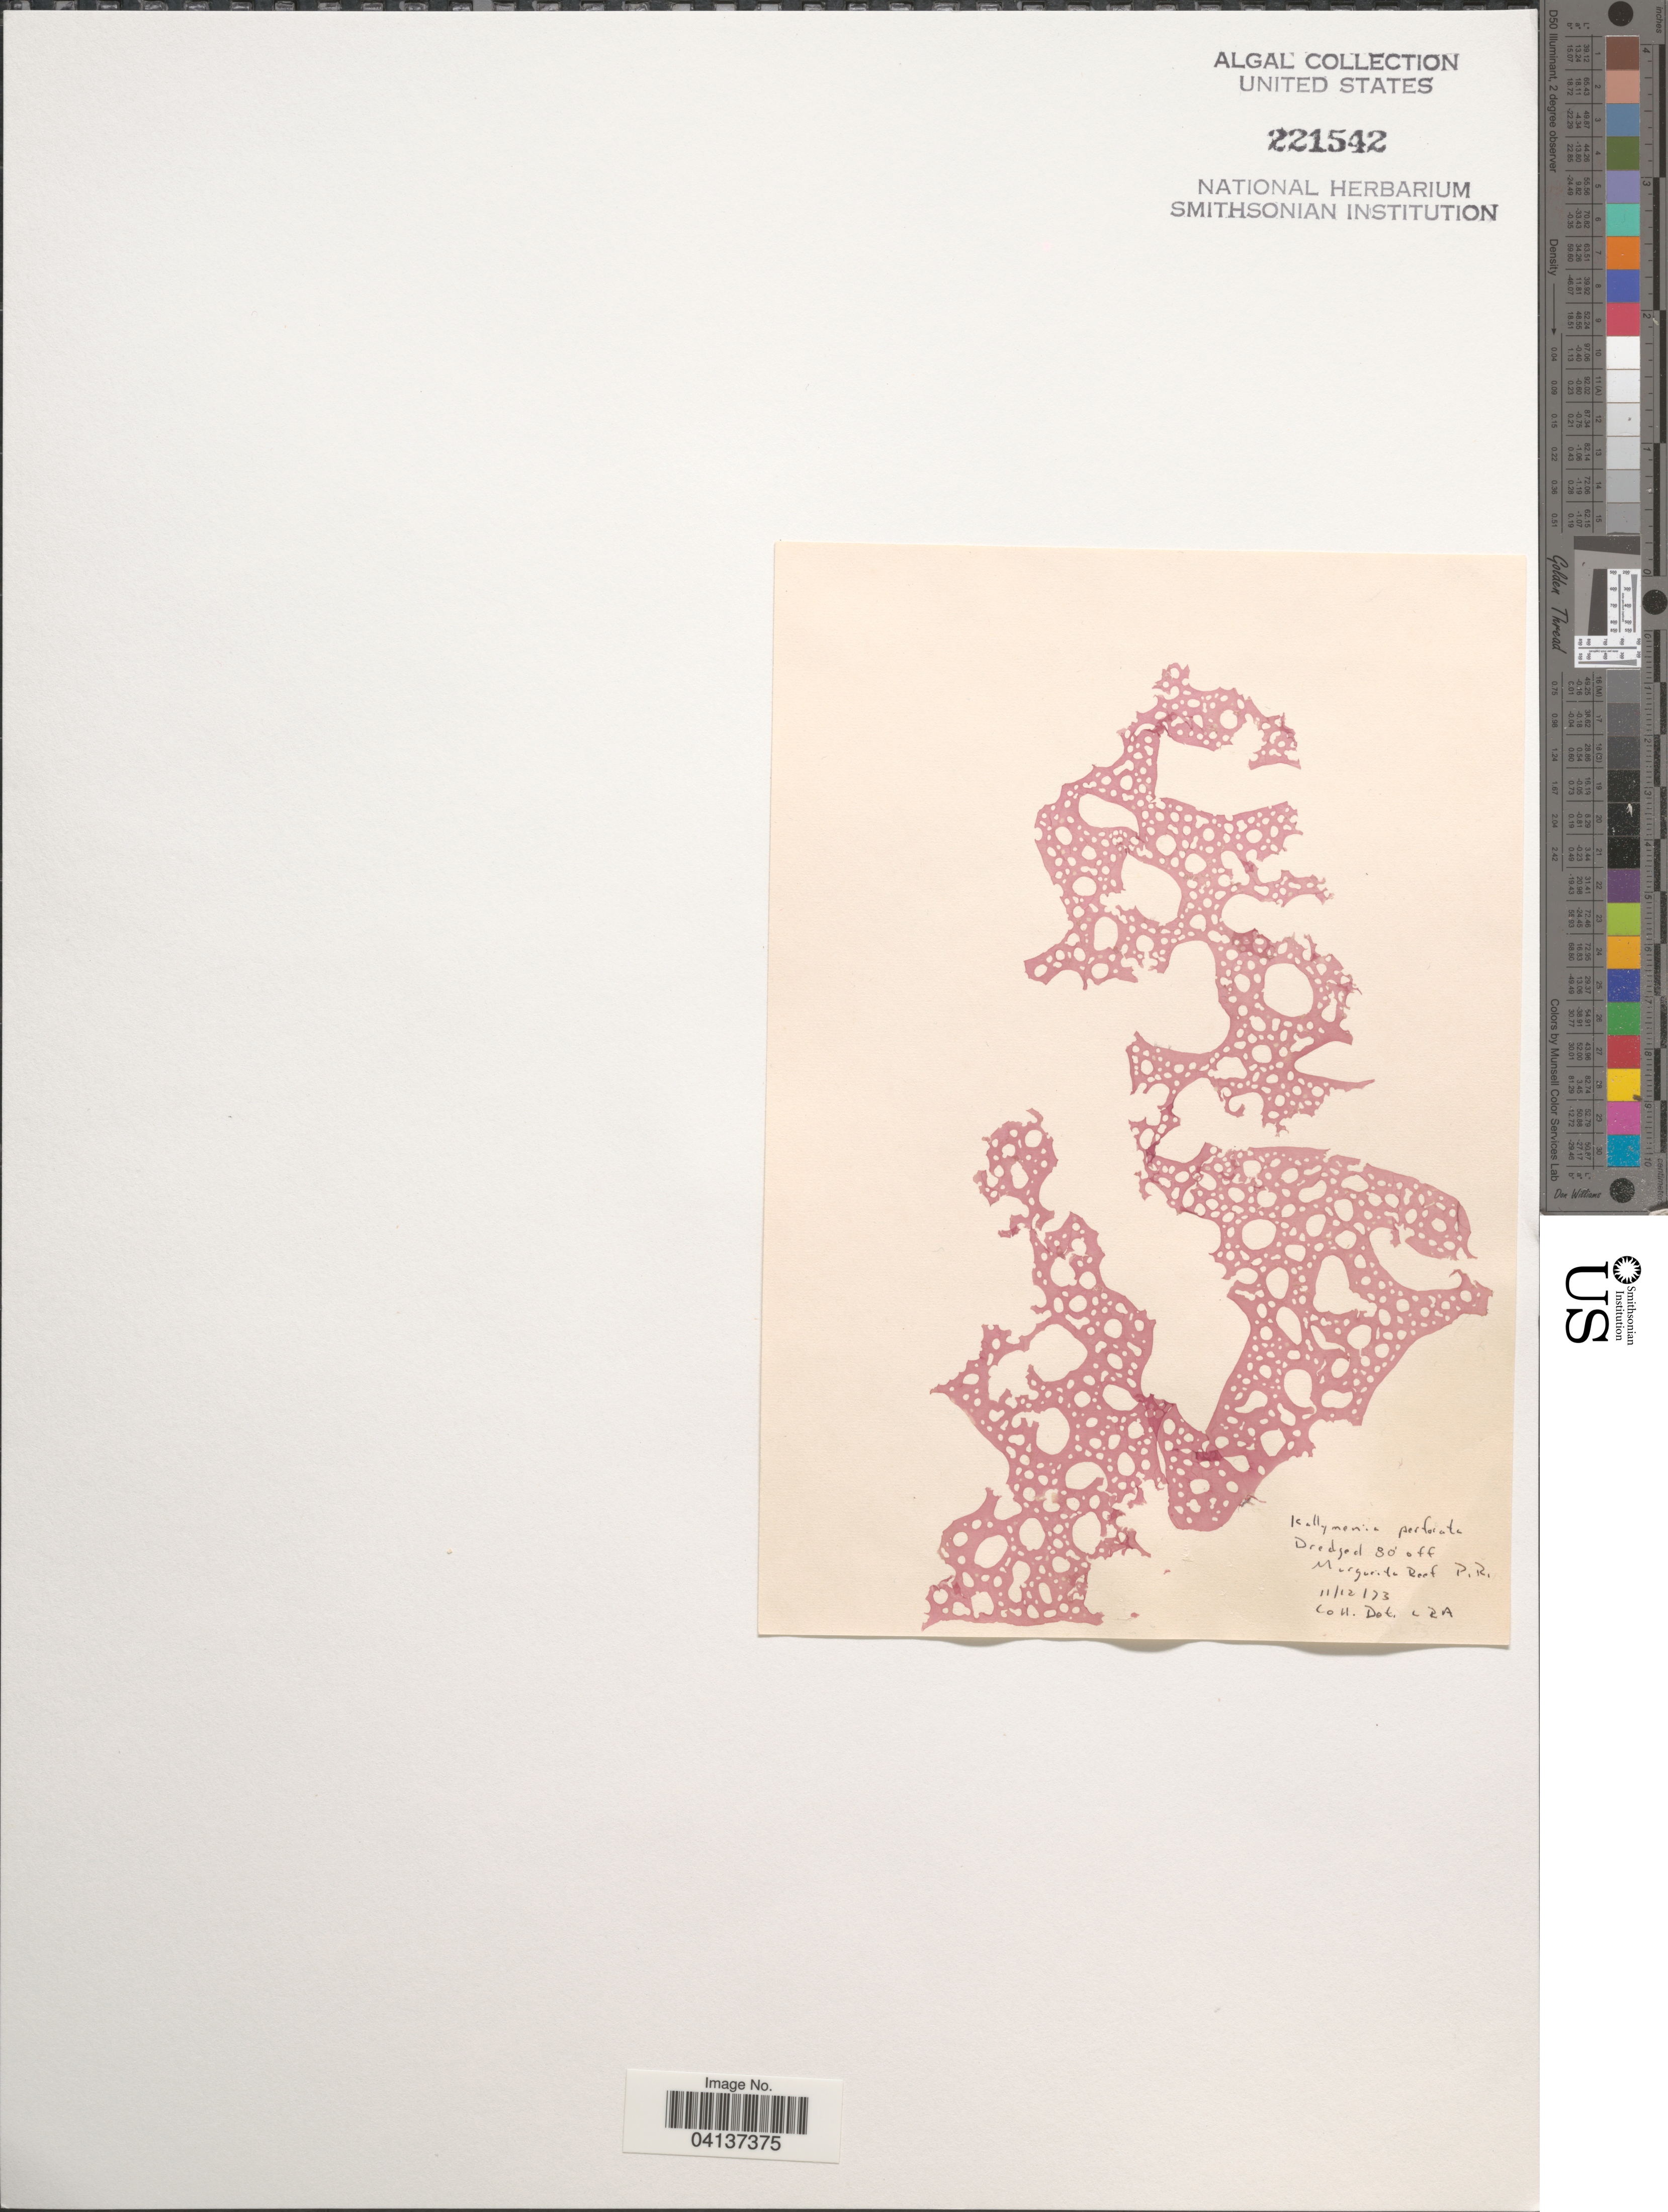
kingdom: Plantae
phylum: Rhodophyta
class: Florideophyceae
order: Gigartinales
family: Kallymeniaceae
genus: Kallymenia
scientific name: Kallymenia perforata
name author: J. Agardh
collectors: L. R. A.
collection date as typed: Transcribed d/m/y: 12/11/73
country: Puerto Rico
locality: Margarita Reef.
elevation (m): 24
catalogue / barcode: US 221542